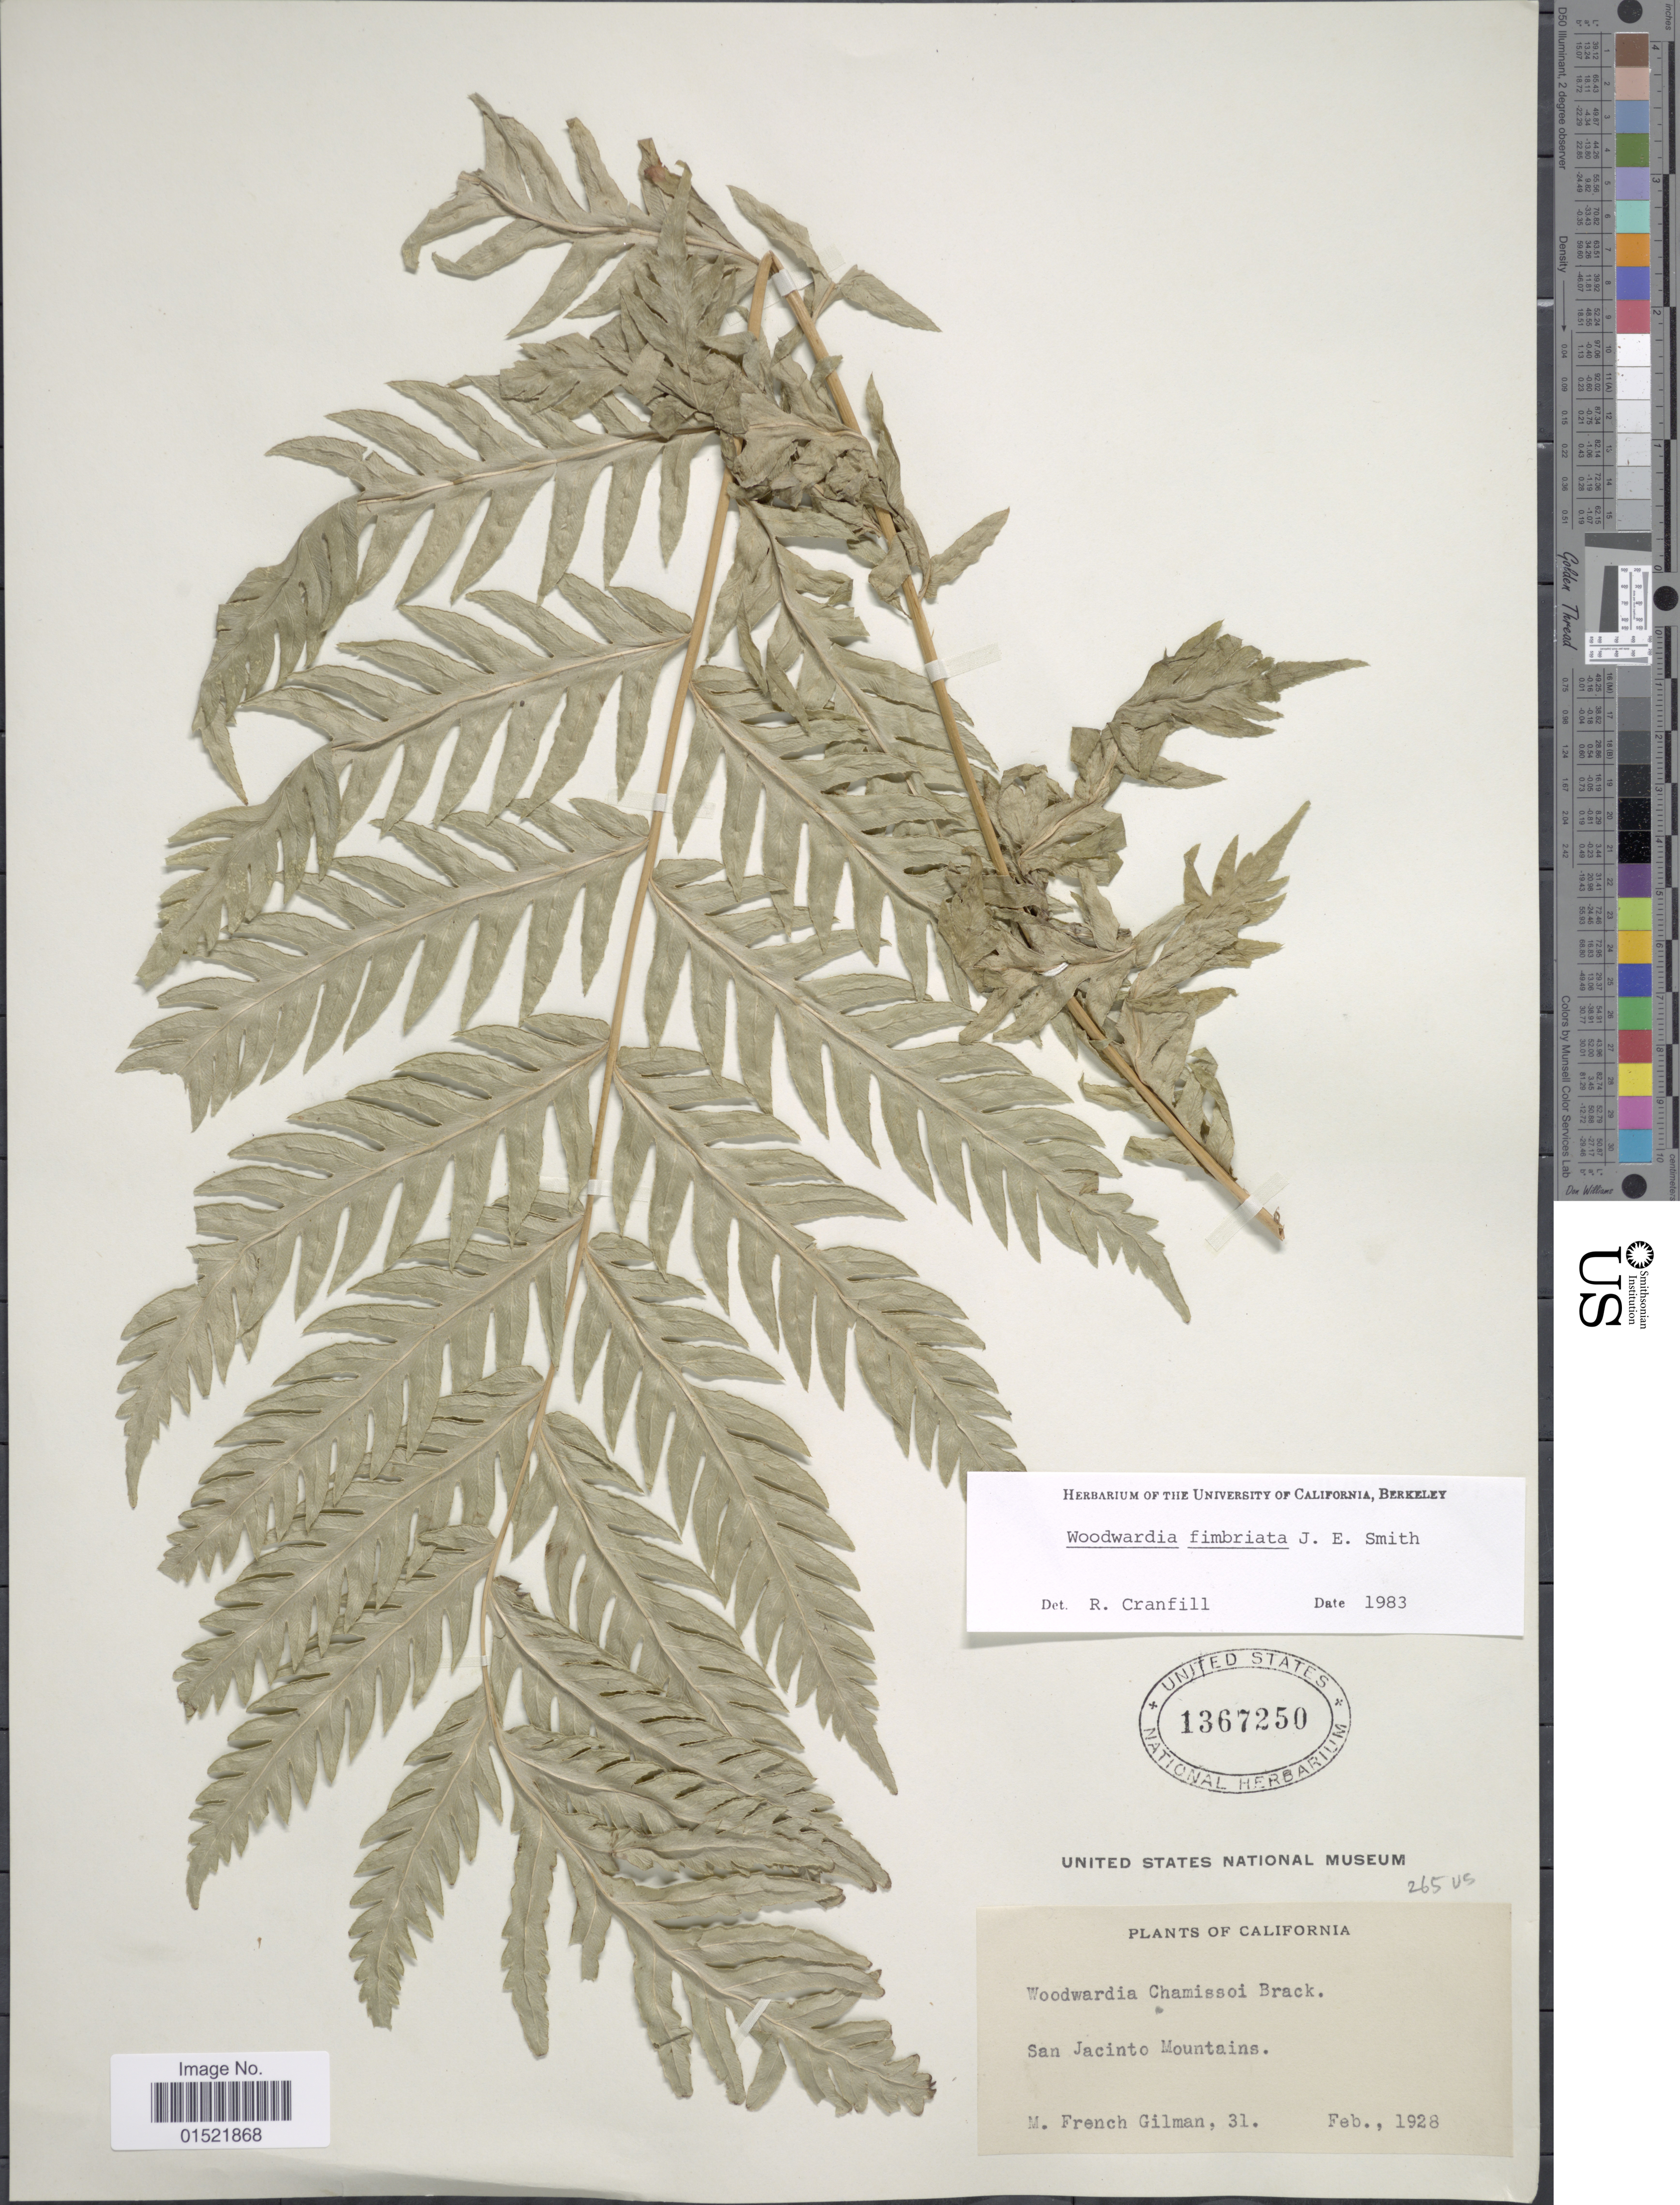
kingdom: Plantae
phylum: Tracheophyta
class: Polypodiopsida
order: Polypodiales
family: Blechnaceae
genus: Woodwardia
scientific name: Woodwardia fimbriata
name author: Sm.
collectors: M. F. Gilman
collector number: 31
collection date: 1928-02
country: United States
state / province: California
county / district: Riverside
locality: San Jacinto Mountains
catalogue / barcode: US 1367250